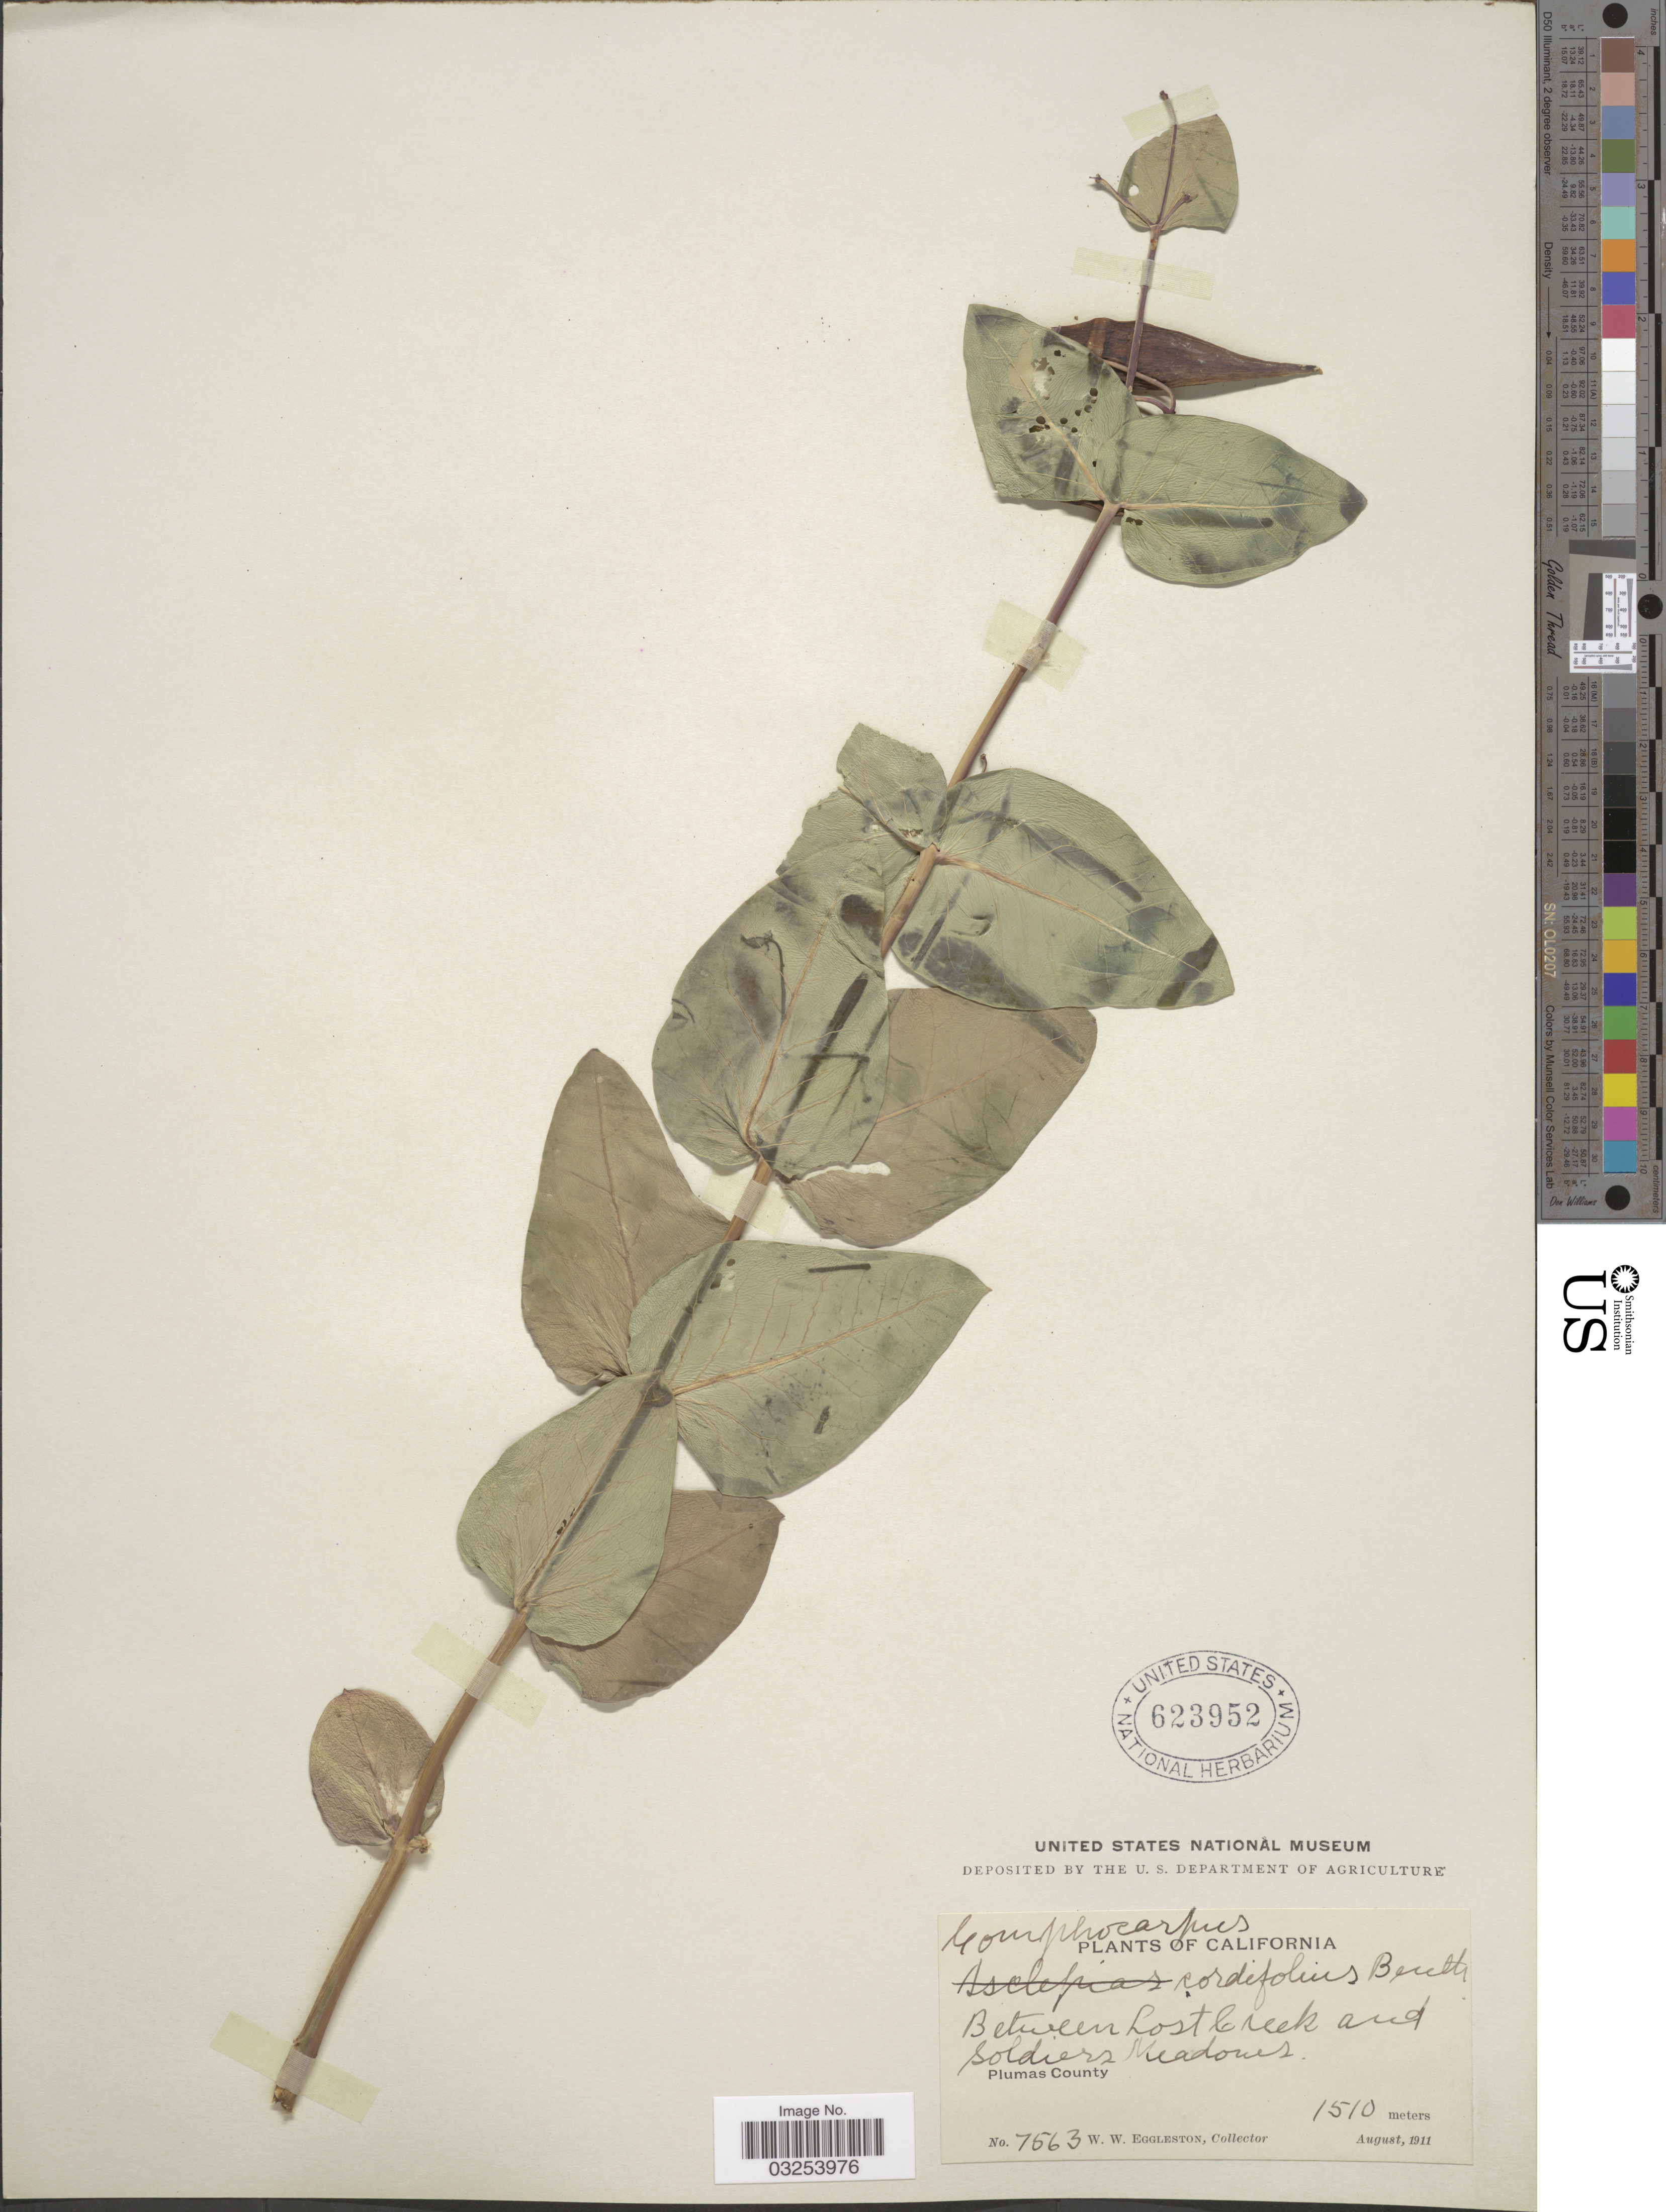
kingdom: Plantae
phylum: Tracheophyta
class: Magnoliopsida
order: Gentianales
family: Apocynaceae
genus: Asclepias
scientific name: Asclepias cordifolia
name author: (Benth.) Jeps.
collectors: W. W. Eggleston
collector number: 7563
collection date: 1911-08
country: United States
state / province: California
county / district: Plumas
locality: Between Lost Creek and Soldiers Meadows. Plumas County.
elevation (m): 1510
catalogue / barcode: US 623952